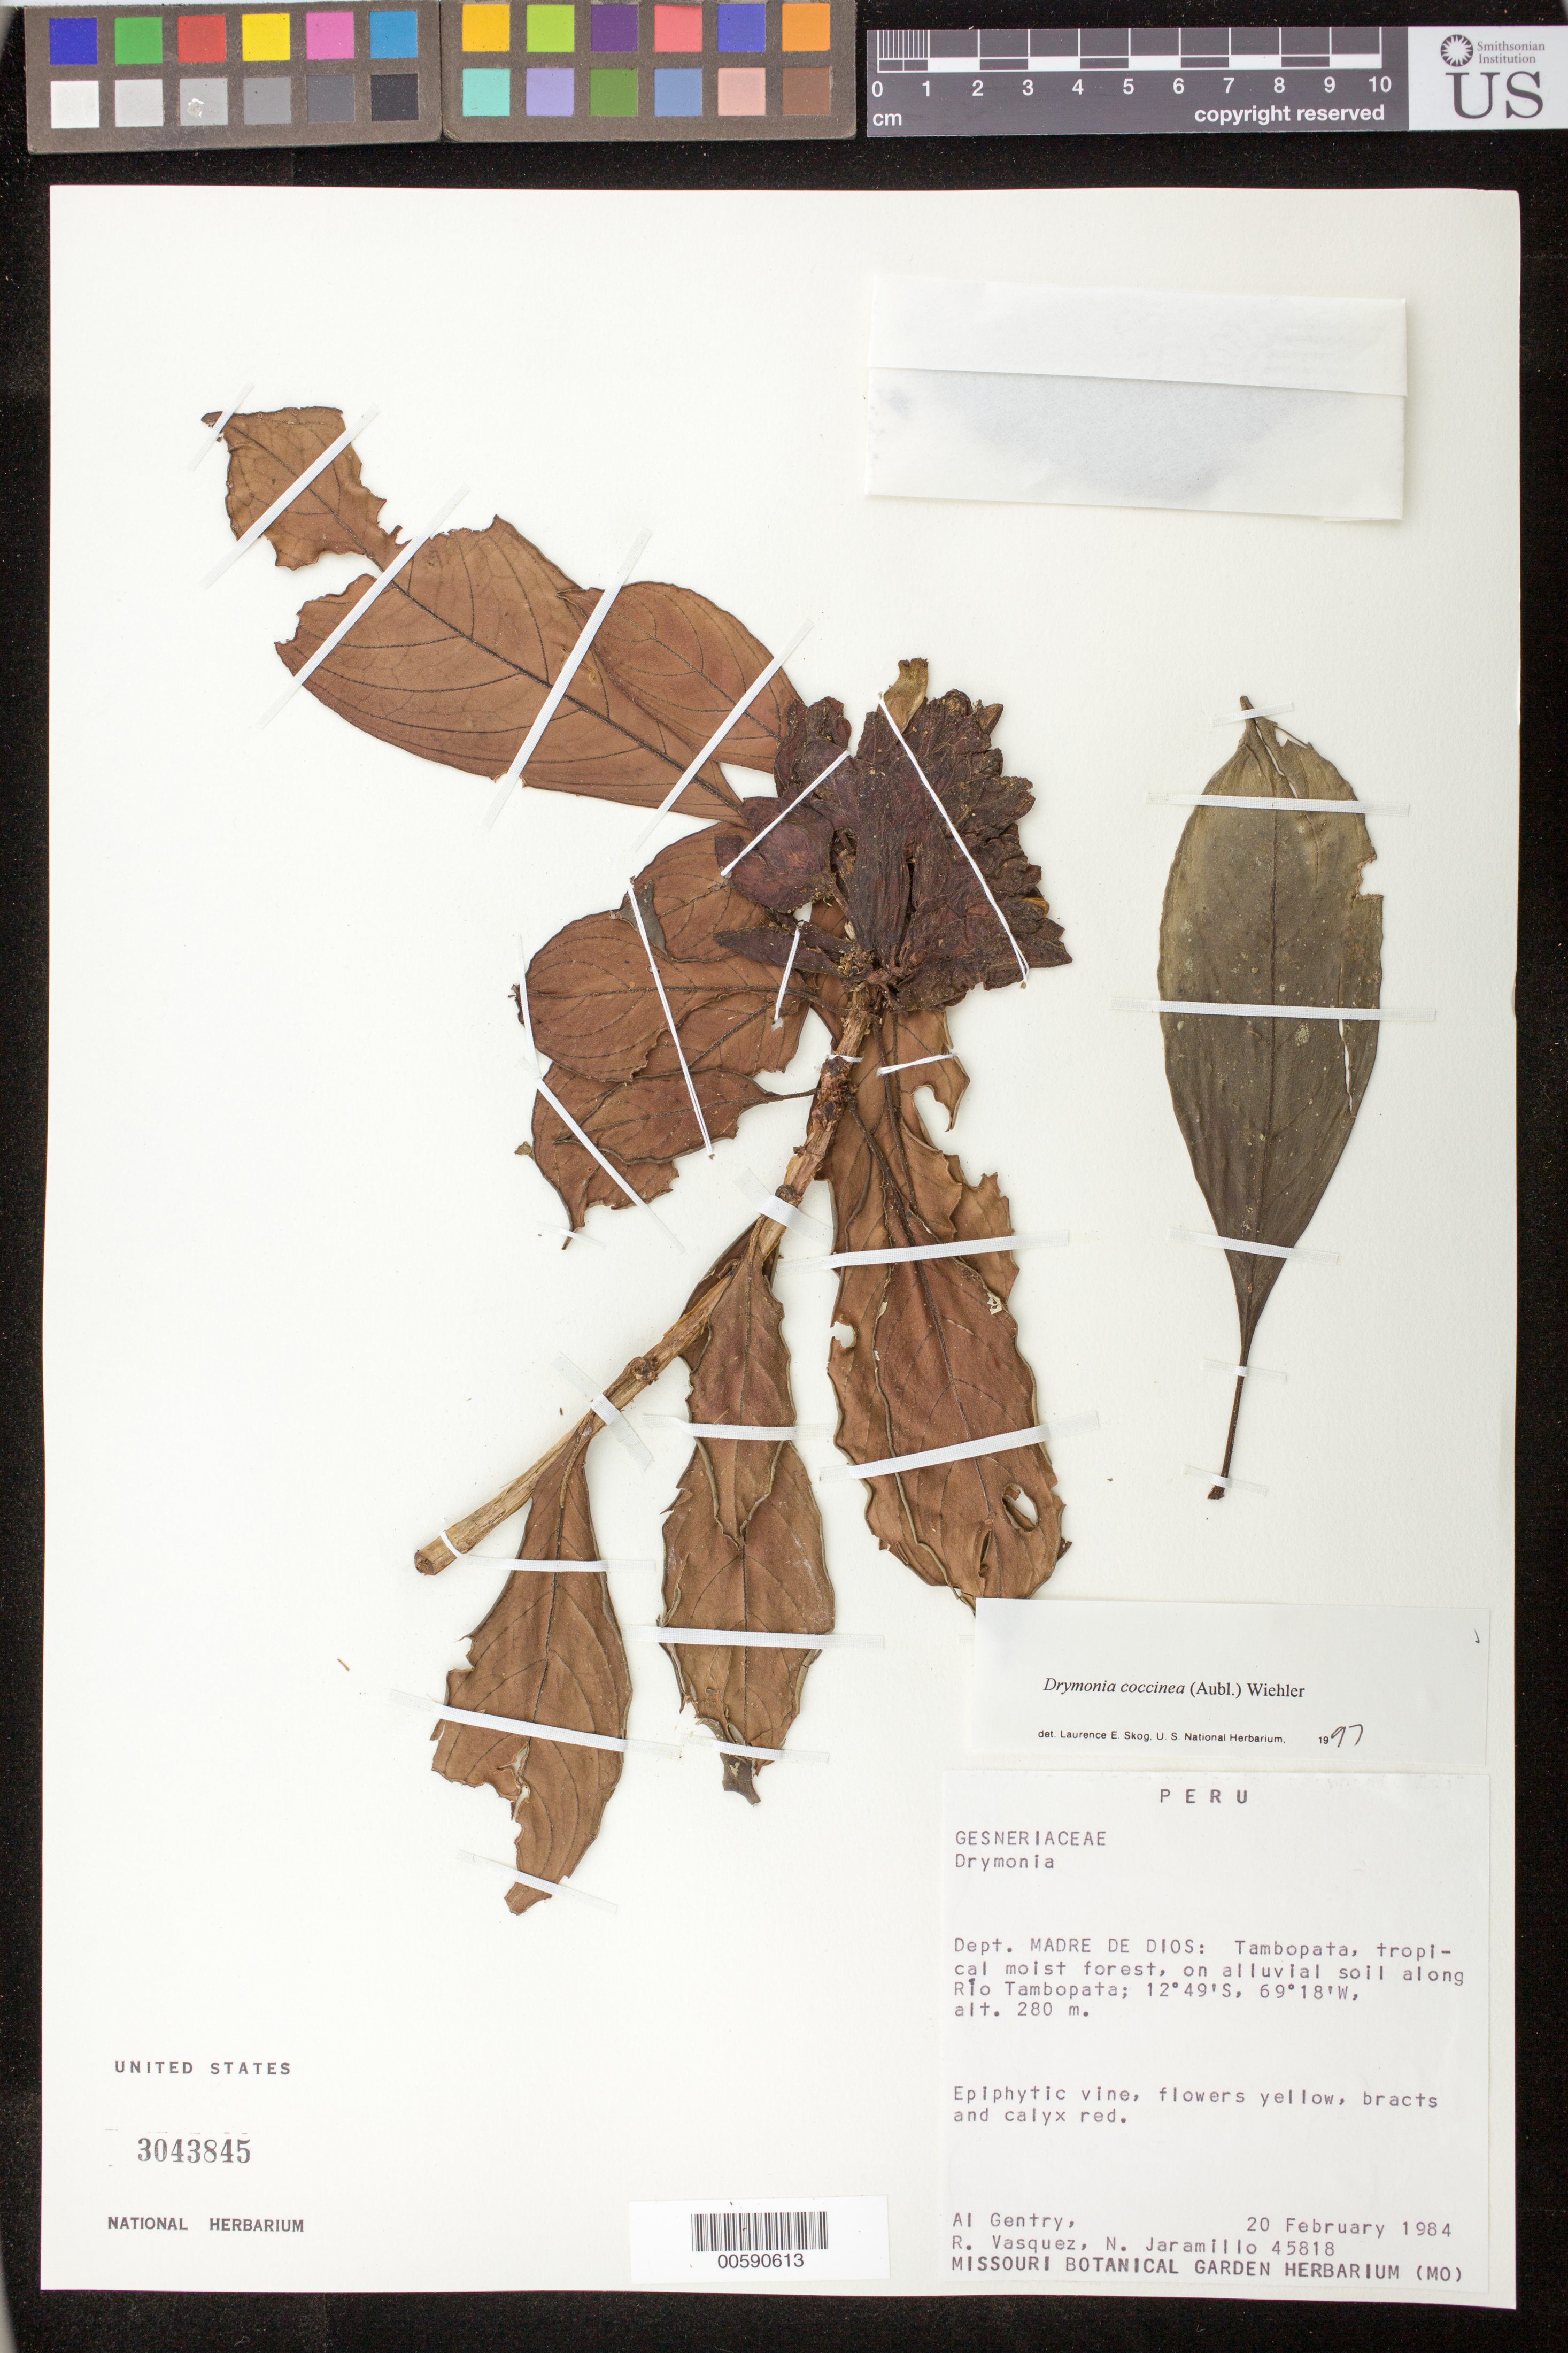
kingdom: Plantae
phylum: Tracheophyta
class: Magnoliopsida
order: Lamiales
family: Gesneriaceae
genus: Drymonia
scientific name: Drymonia coccinea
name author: (Aubl.) Wiehler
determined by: Skog, Laurence E.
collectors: A. H. Gentry, R. Vásquez & N. Jaramillo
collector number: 45818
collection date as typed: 20 Feb 1984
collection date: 1984-02-20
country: Peru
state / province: Madre de Dios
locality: Tambopata, along Río Tambopata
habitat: Tropical moist forest, on alluvial soil along river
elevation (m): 280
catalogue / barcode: US 3043845